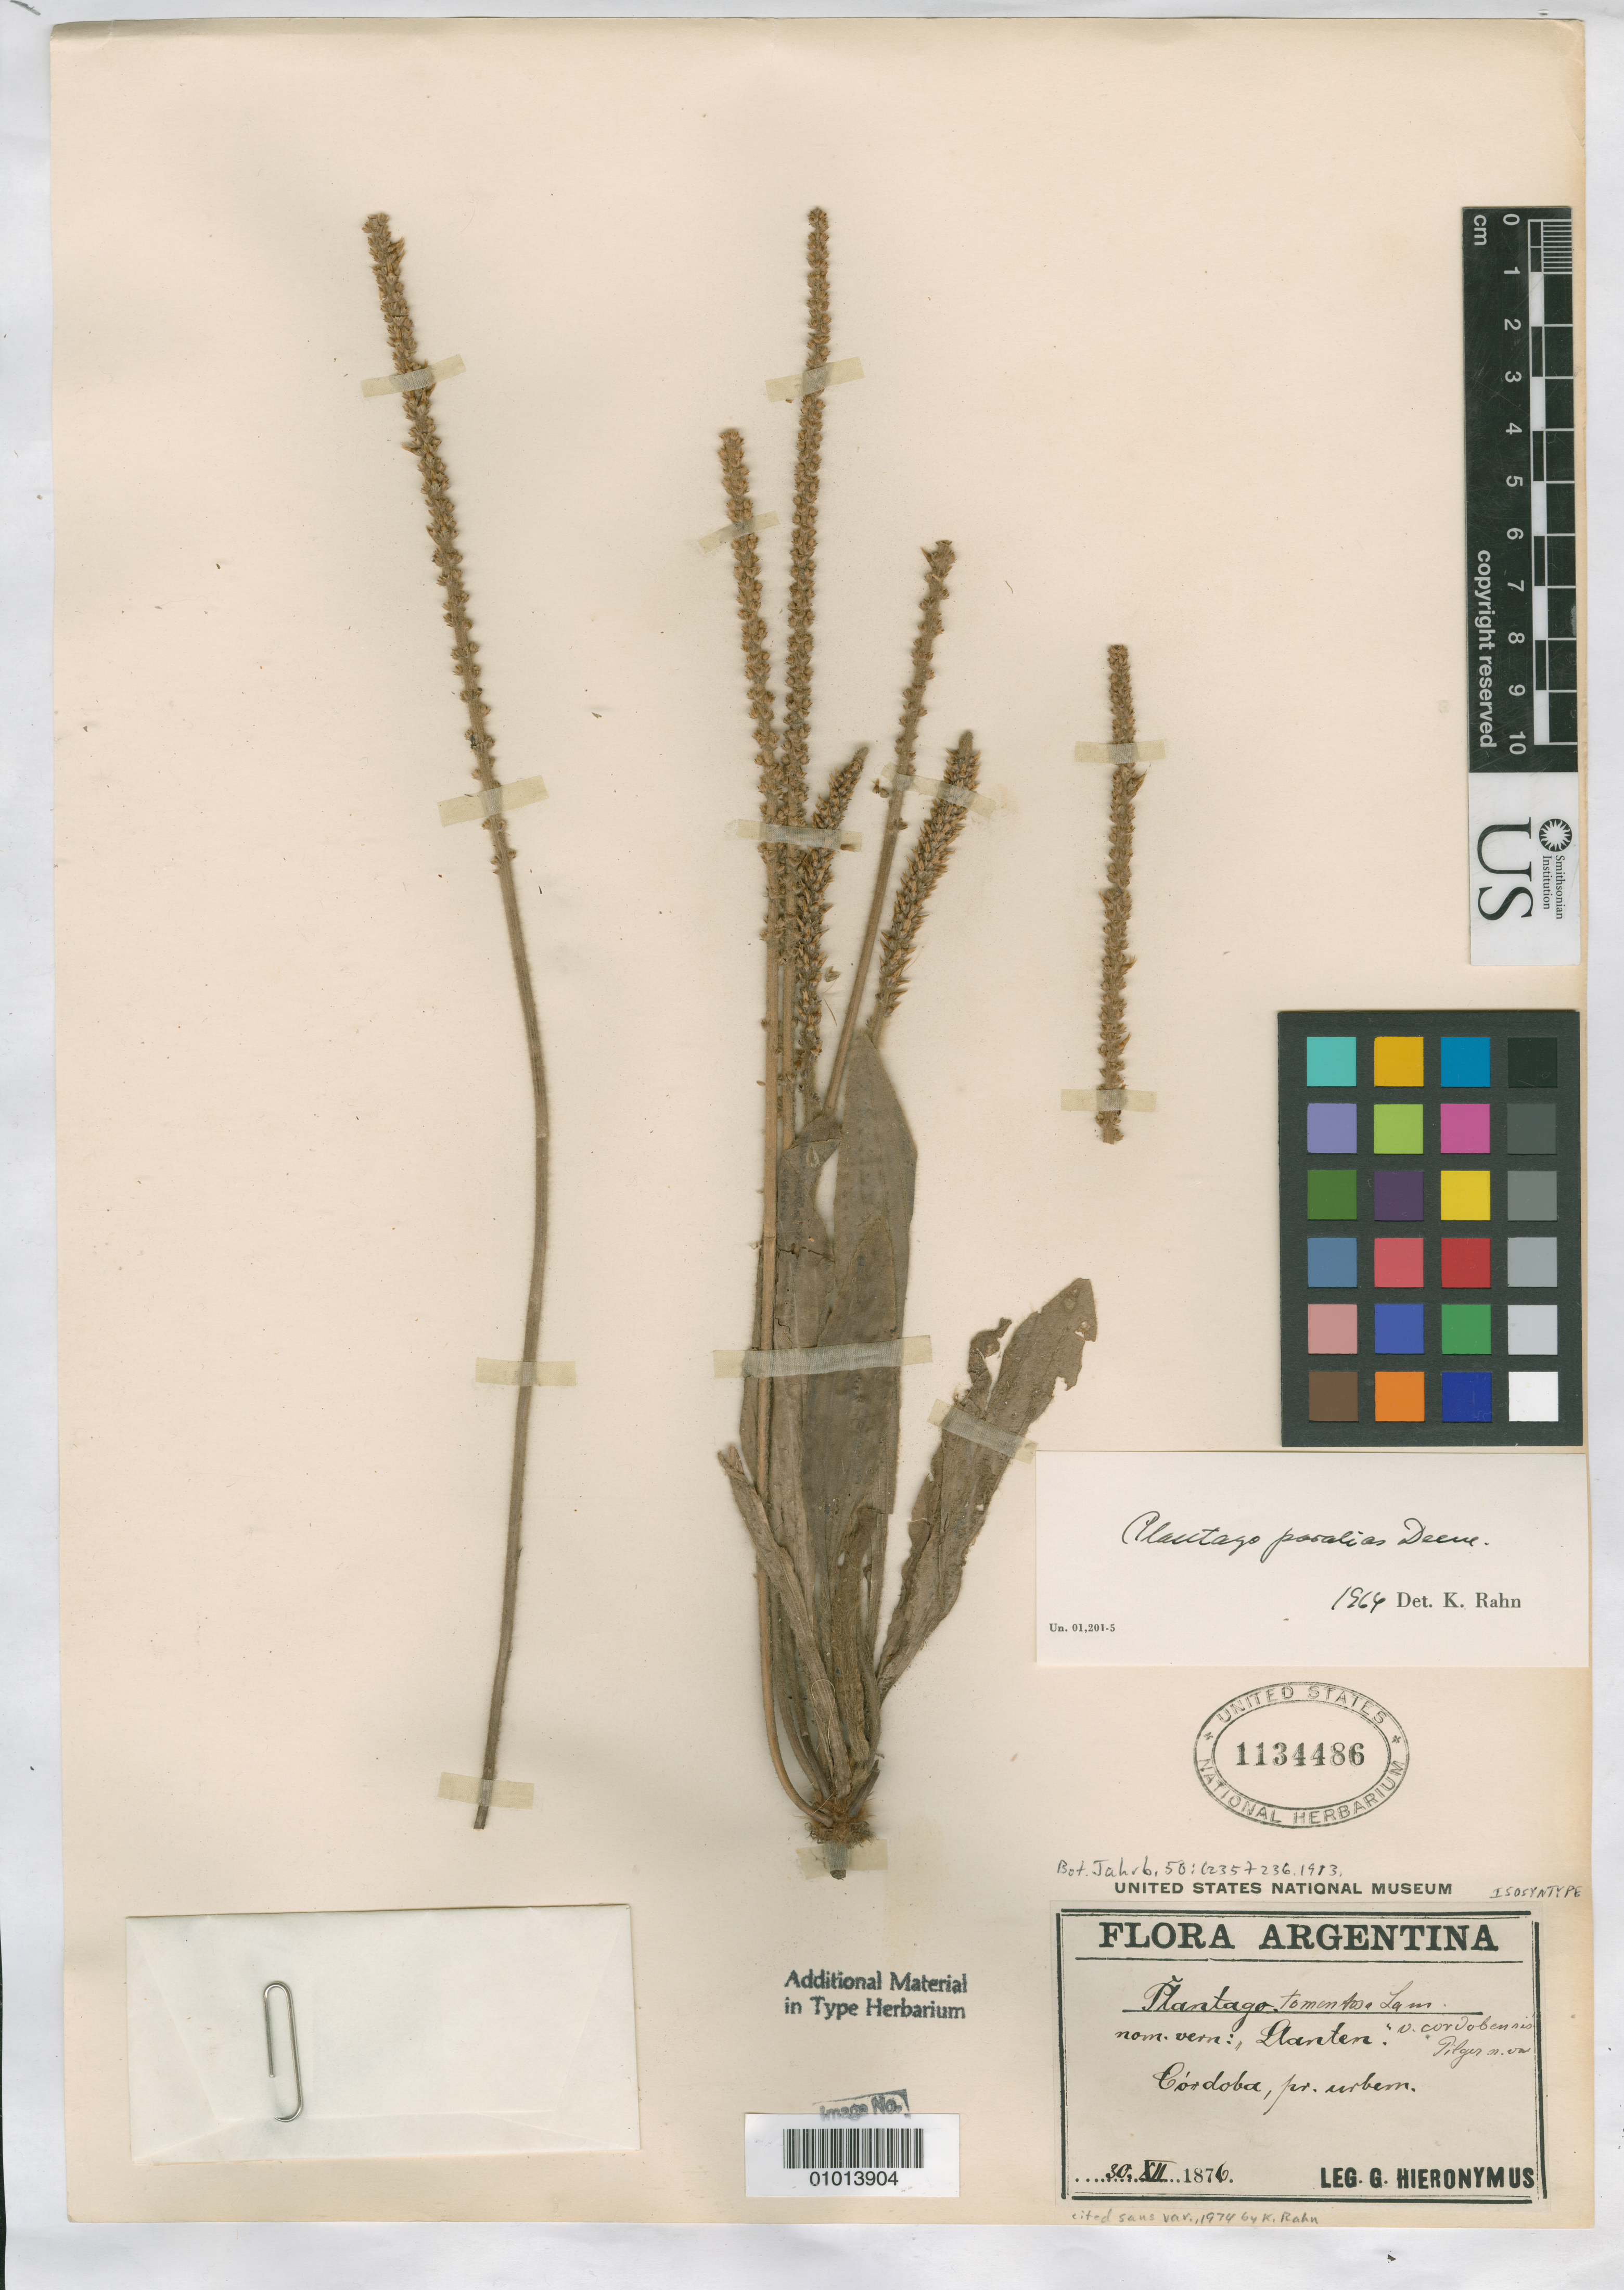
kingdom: Plantae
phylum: Tracheophyta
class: Magnoliopsida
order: Lamiales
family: Plantaginaceae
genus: Plantago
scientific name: Plantago tomentosa var. cordobensis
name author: Pilg.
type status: Isosyntype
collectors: G. H. Hieronymus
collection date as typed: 30 Dec 1876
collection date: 1876-12-30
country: Argentina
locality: Cordoba.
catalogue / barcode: US 1134486